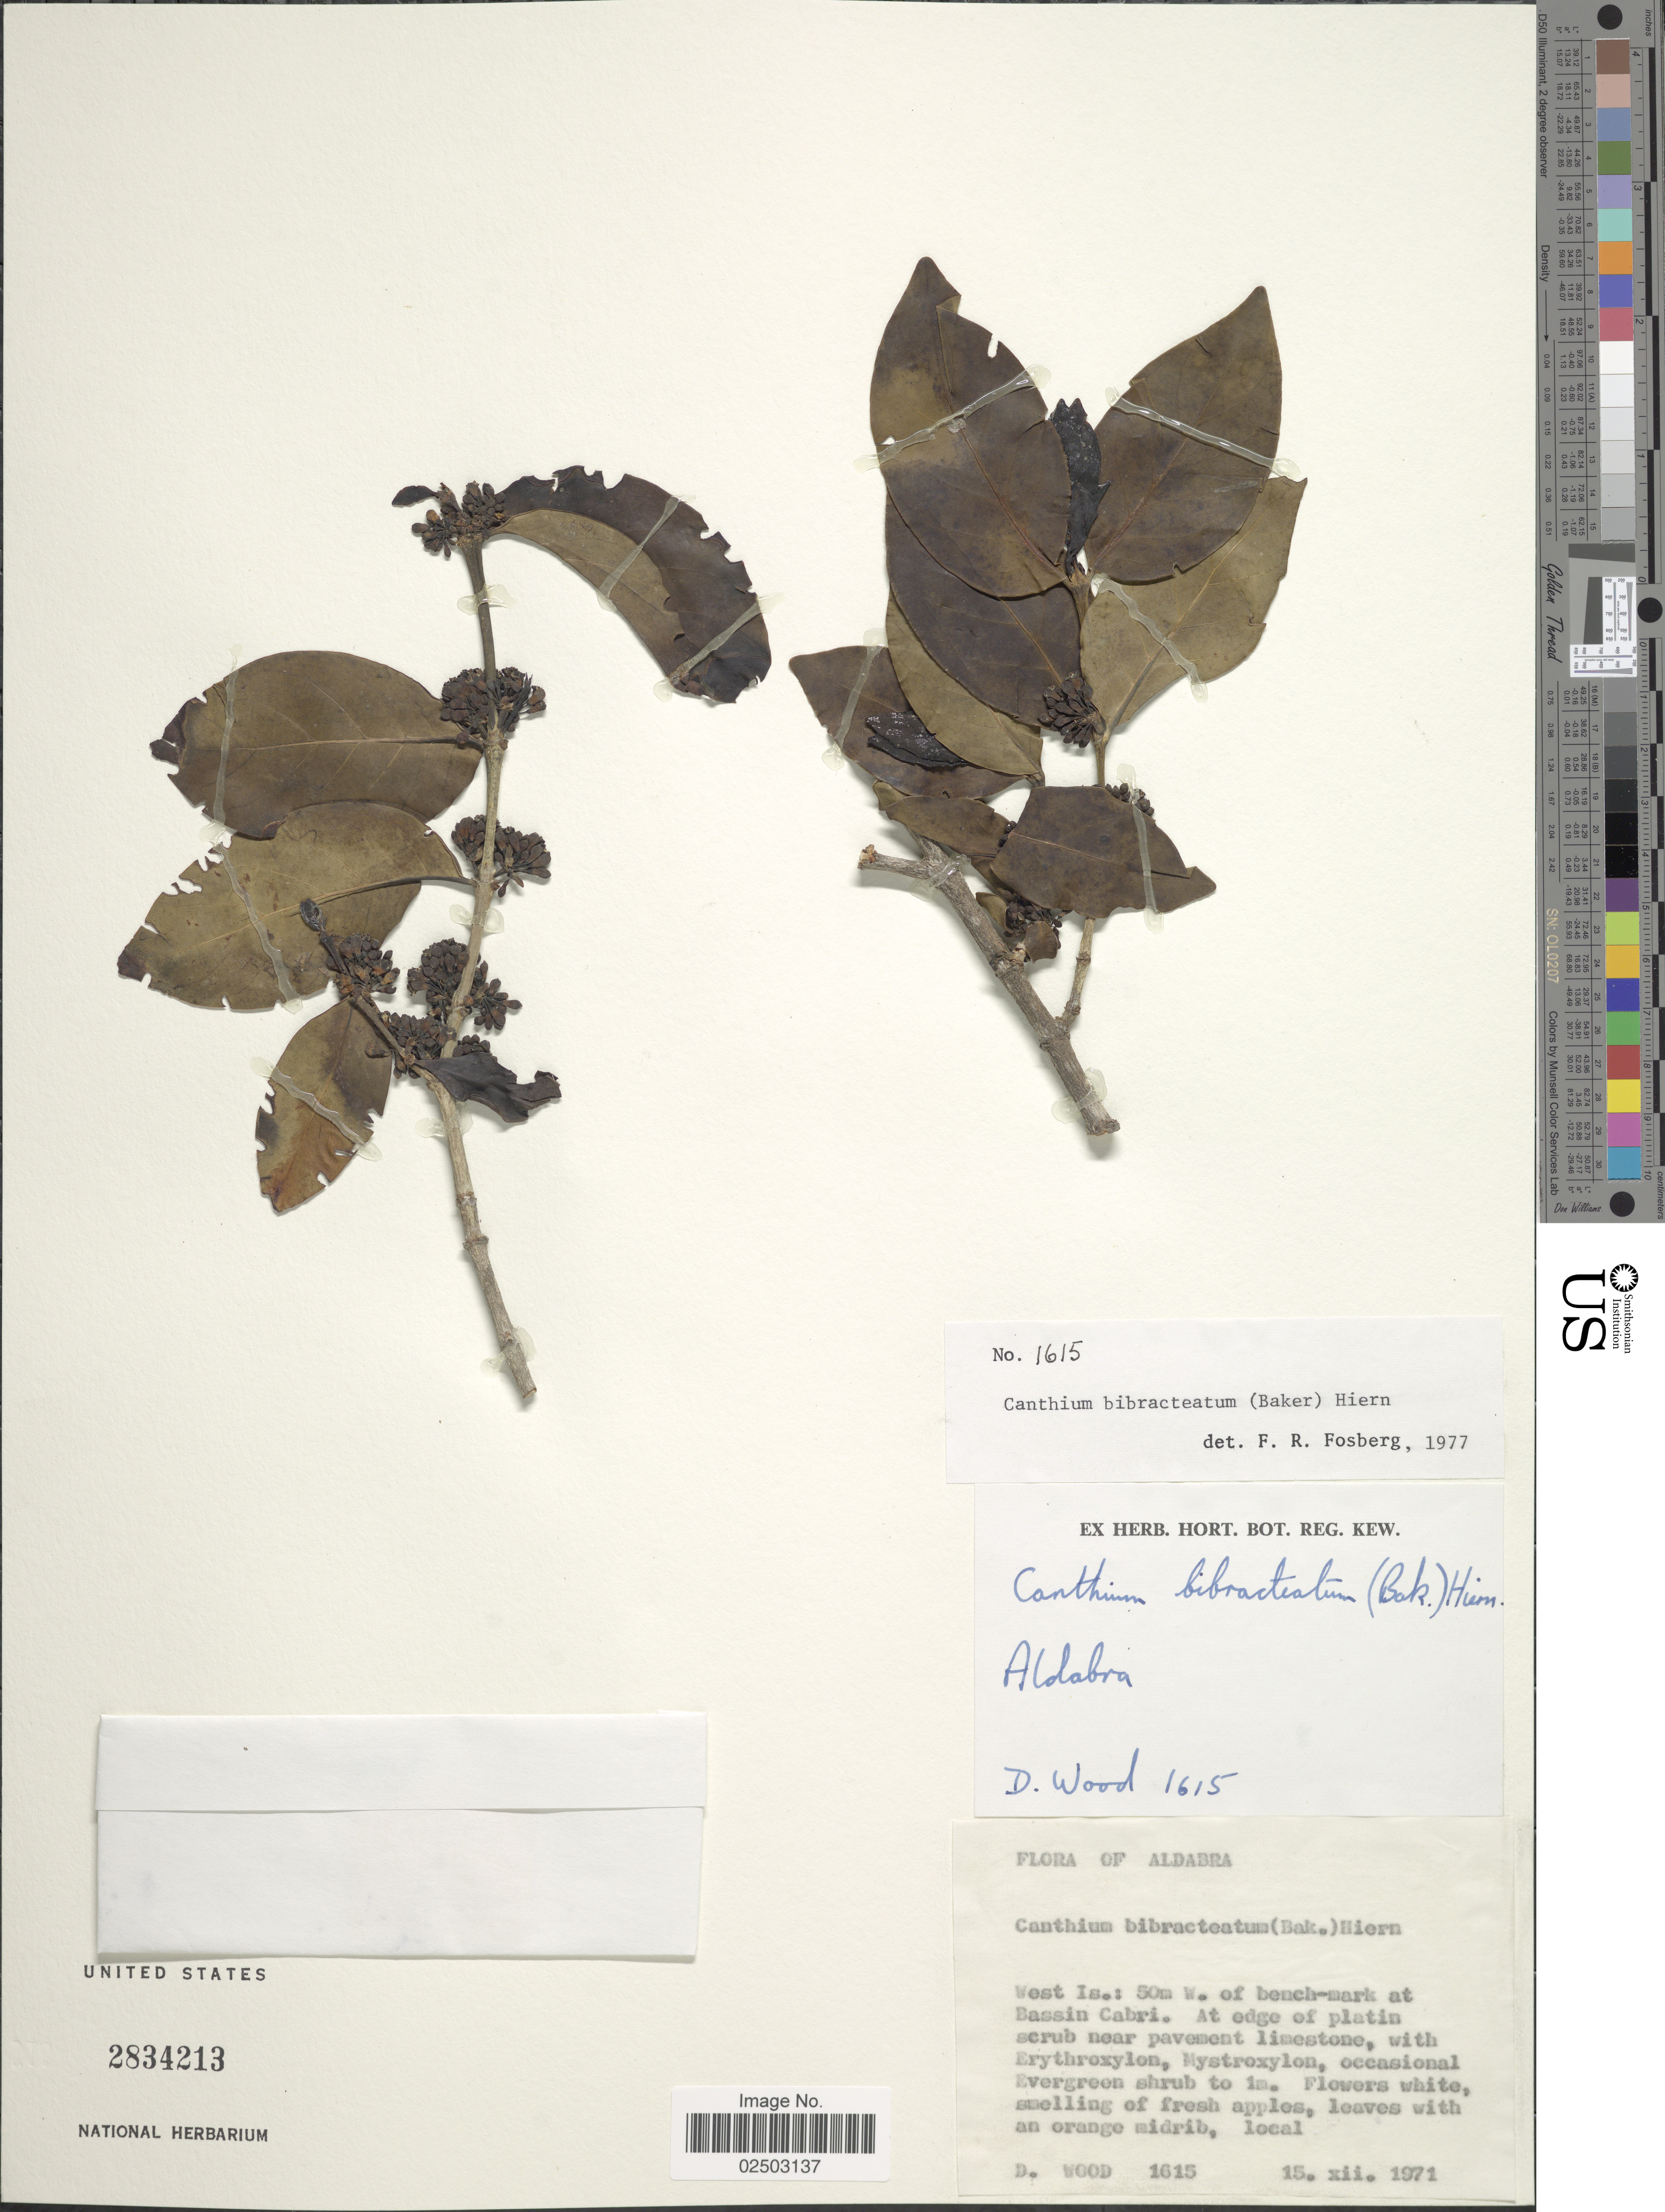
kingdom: Plantae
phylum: Tracheophyta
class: Magnoliopsida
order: Gentianales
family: Rubiaceae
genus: Canthium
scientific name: Canthium bibracteatum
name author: (Baker) Hiern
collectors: D. Wood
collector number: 1615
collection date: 1971-12-15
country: Seychelles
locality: Aldabra, West Is.: 50 m W. of bench-mark at Bassin Cabri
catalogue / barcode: US 2834213